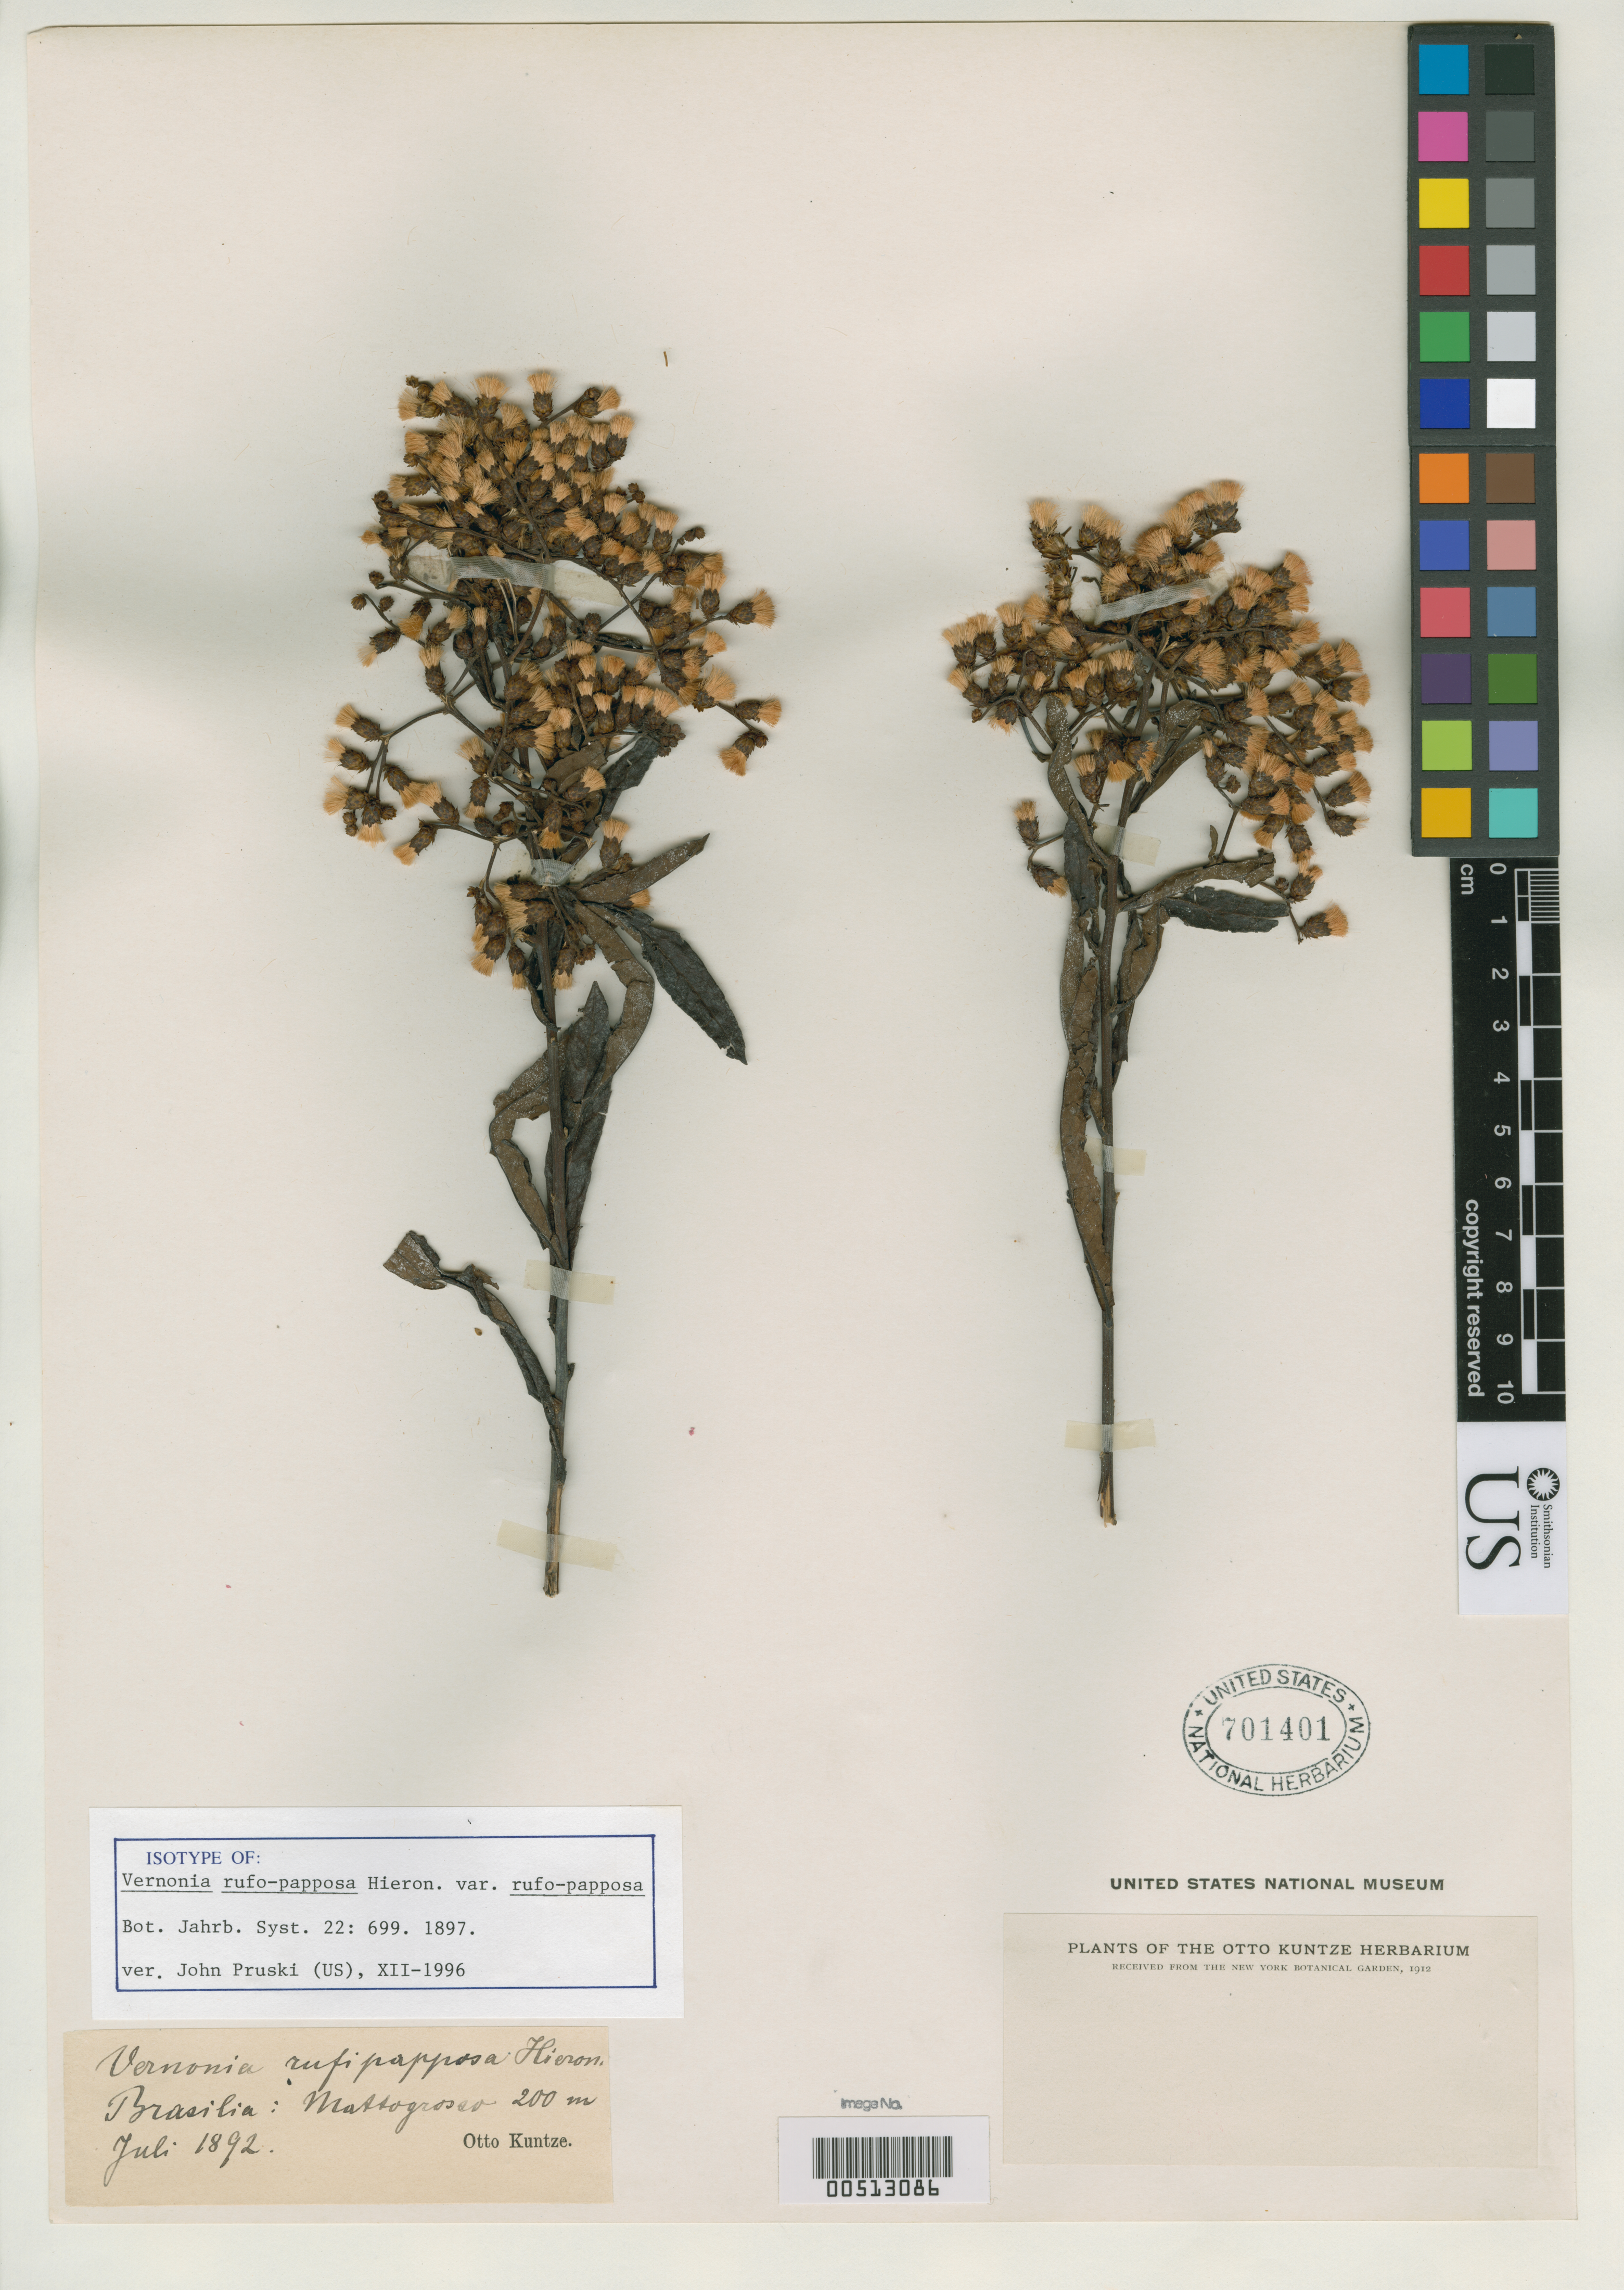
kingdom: Plantae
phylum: Tracheophyta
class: Magnoliopsida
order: Asterales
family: Asteraceae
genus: Vernonia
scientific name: Vernonia rufo-papposa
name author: Hieron.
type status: Isotype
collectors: C.E.O. Kuntze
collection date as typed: Jul 1892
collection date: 1892-07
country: Brazil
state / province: Mato Grosso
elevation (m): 200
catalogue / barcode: US 701401